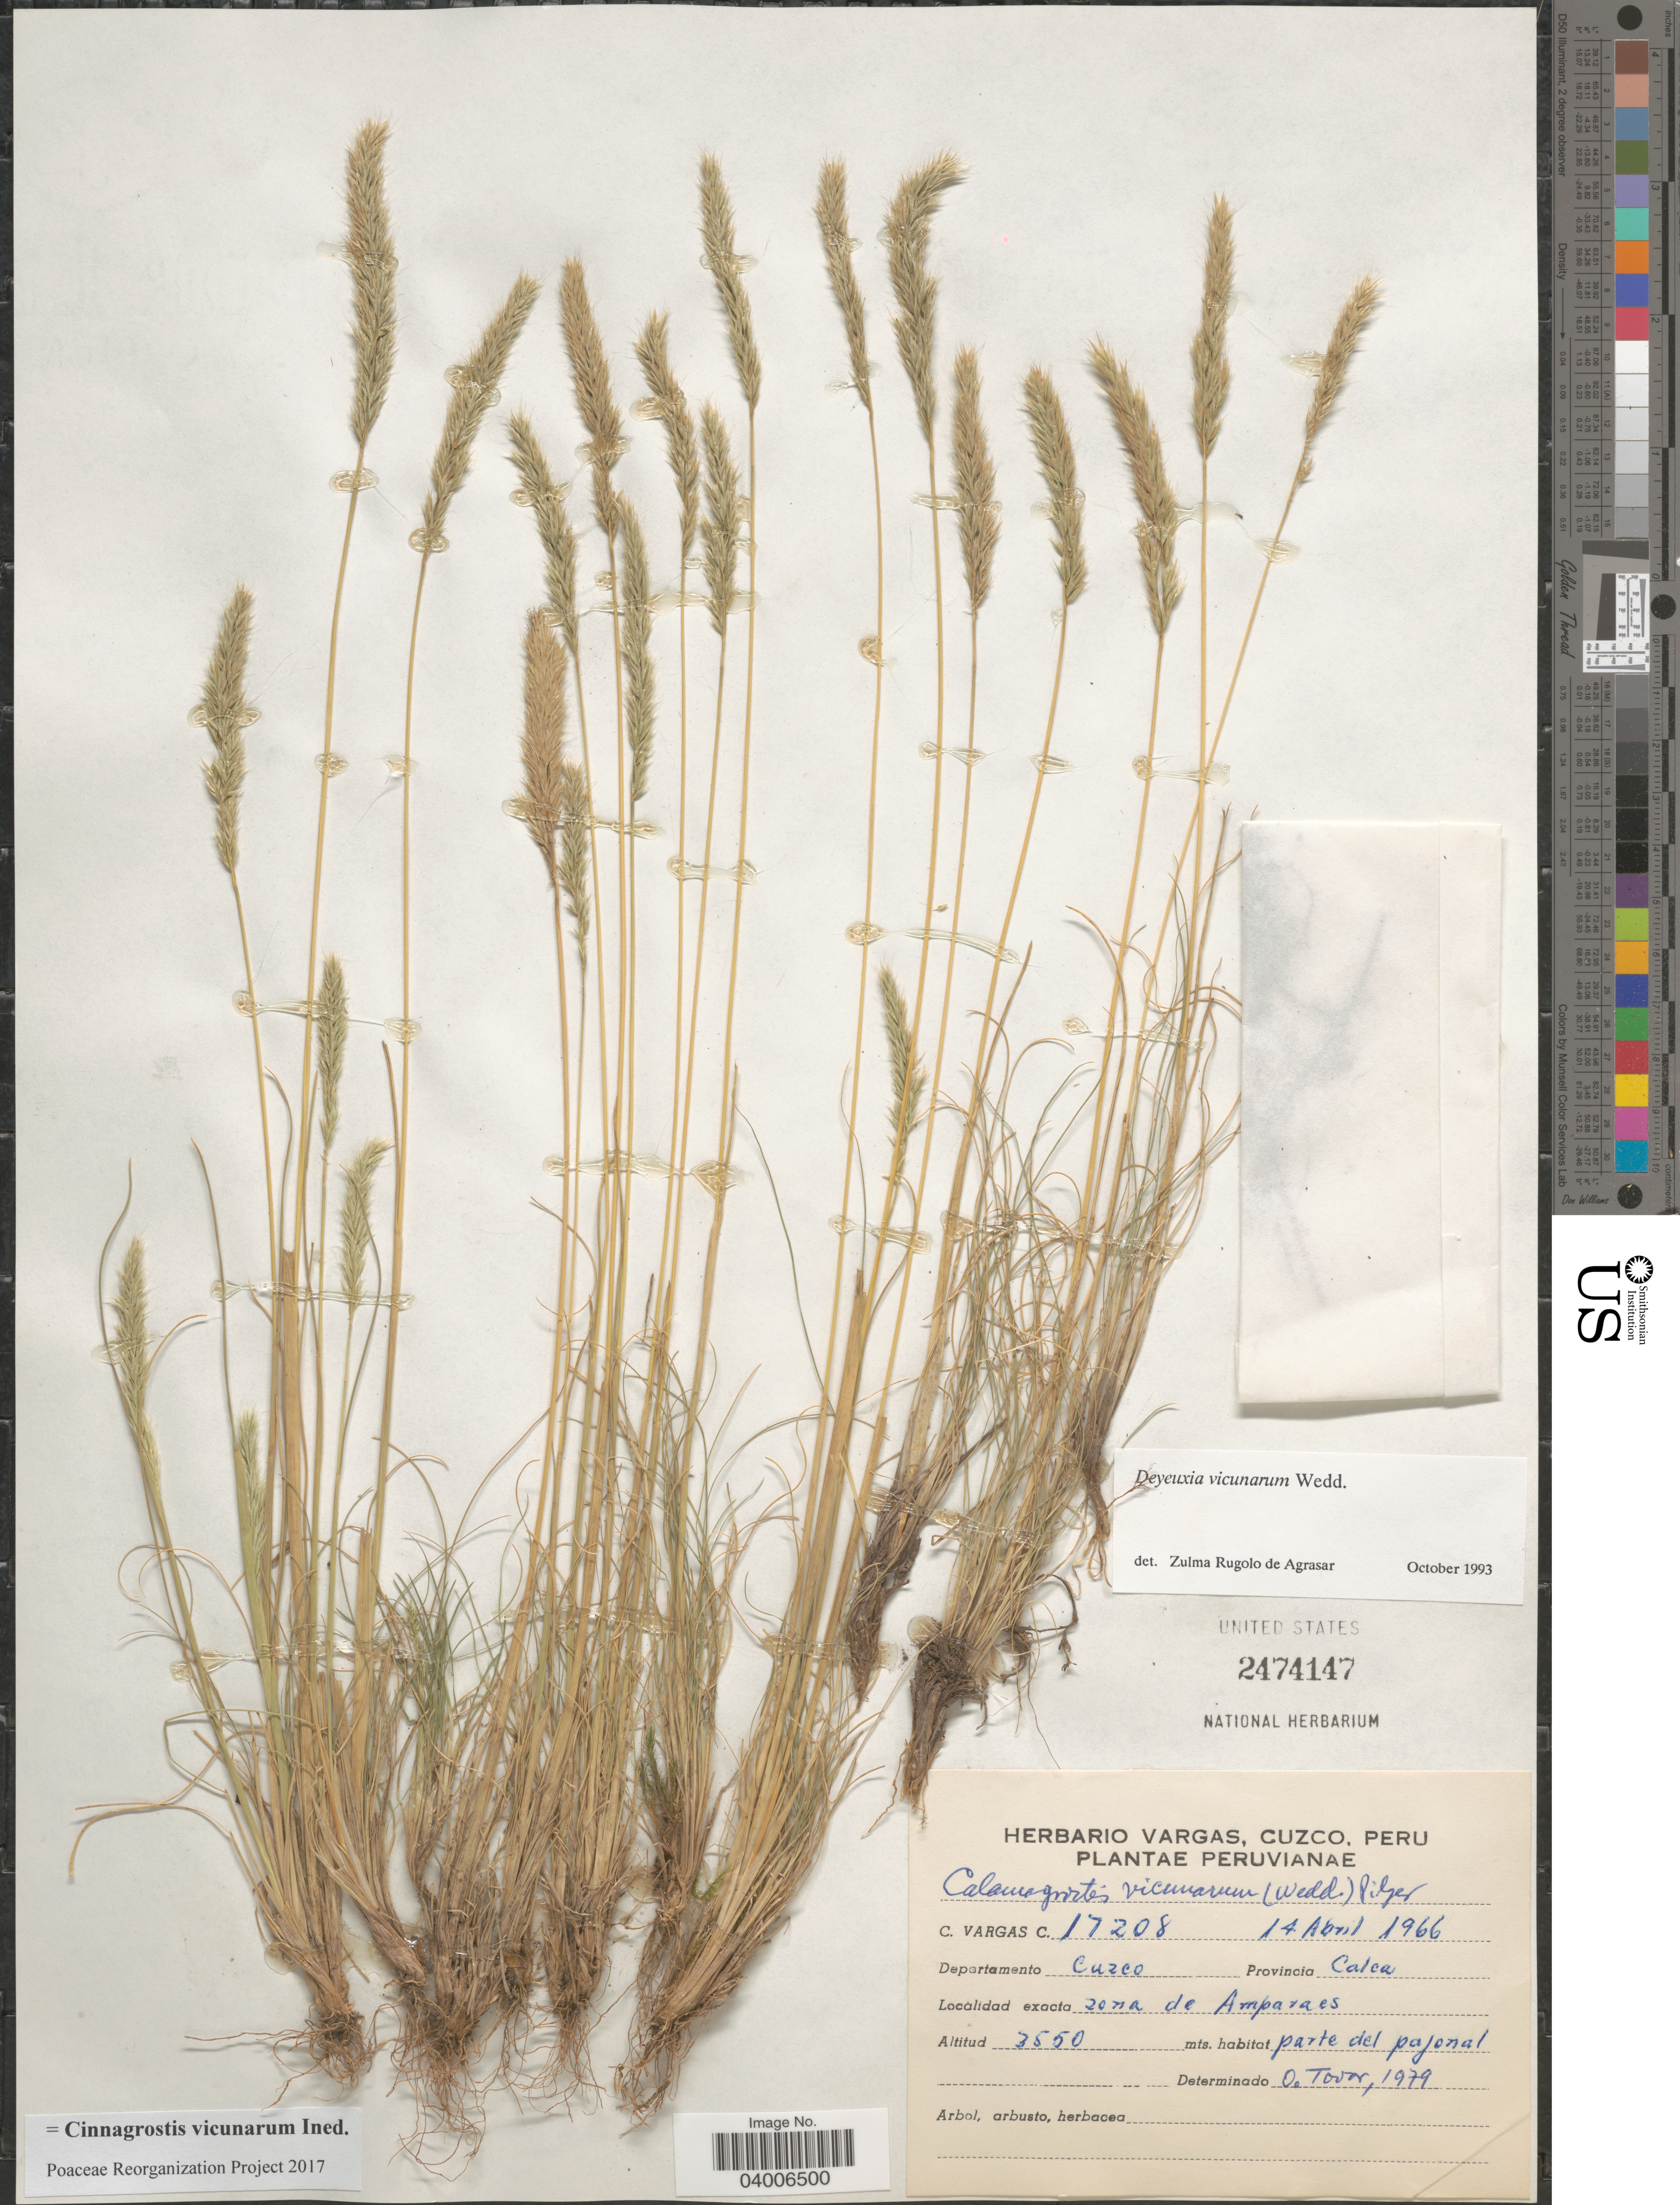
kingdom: Plantae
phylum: Tracheophyta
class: Liliopsida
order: Poales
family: Poaceae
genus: Cinnagrostis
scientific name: Cinnagrostis vicunarum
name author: (Wedd.) P.M. Peterson et al.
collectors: C. Vargas Calderón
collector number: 17208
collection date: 1966-04-14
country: Peru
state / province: Cusco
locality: Parte del pajonal, zona de Amparaes, Provincia Calca, Departamento Cuzco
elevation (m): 350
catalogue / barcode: US 2474147